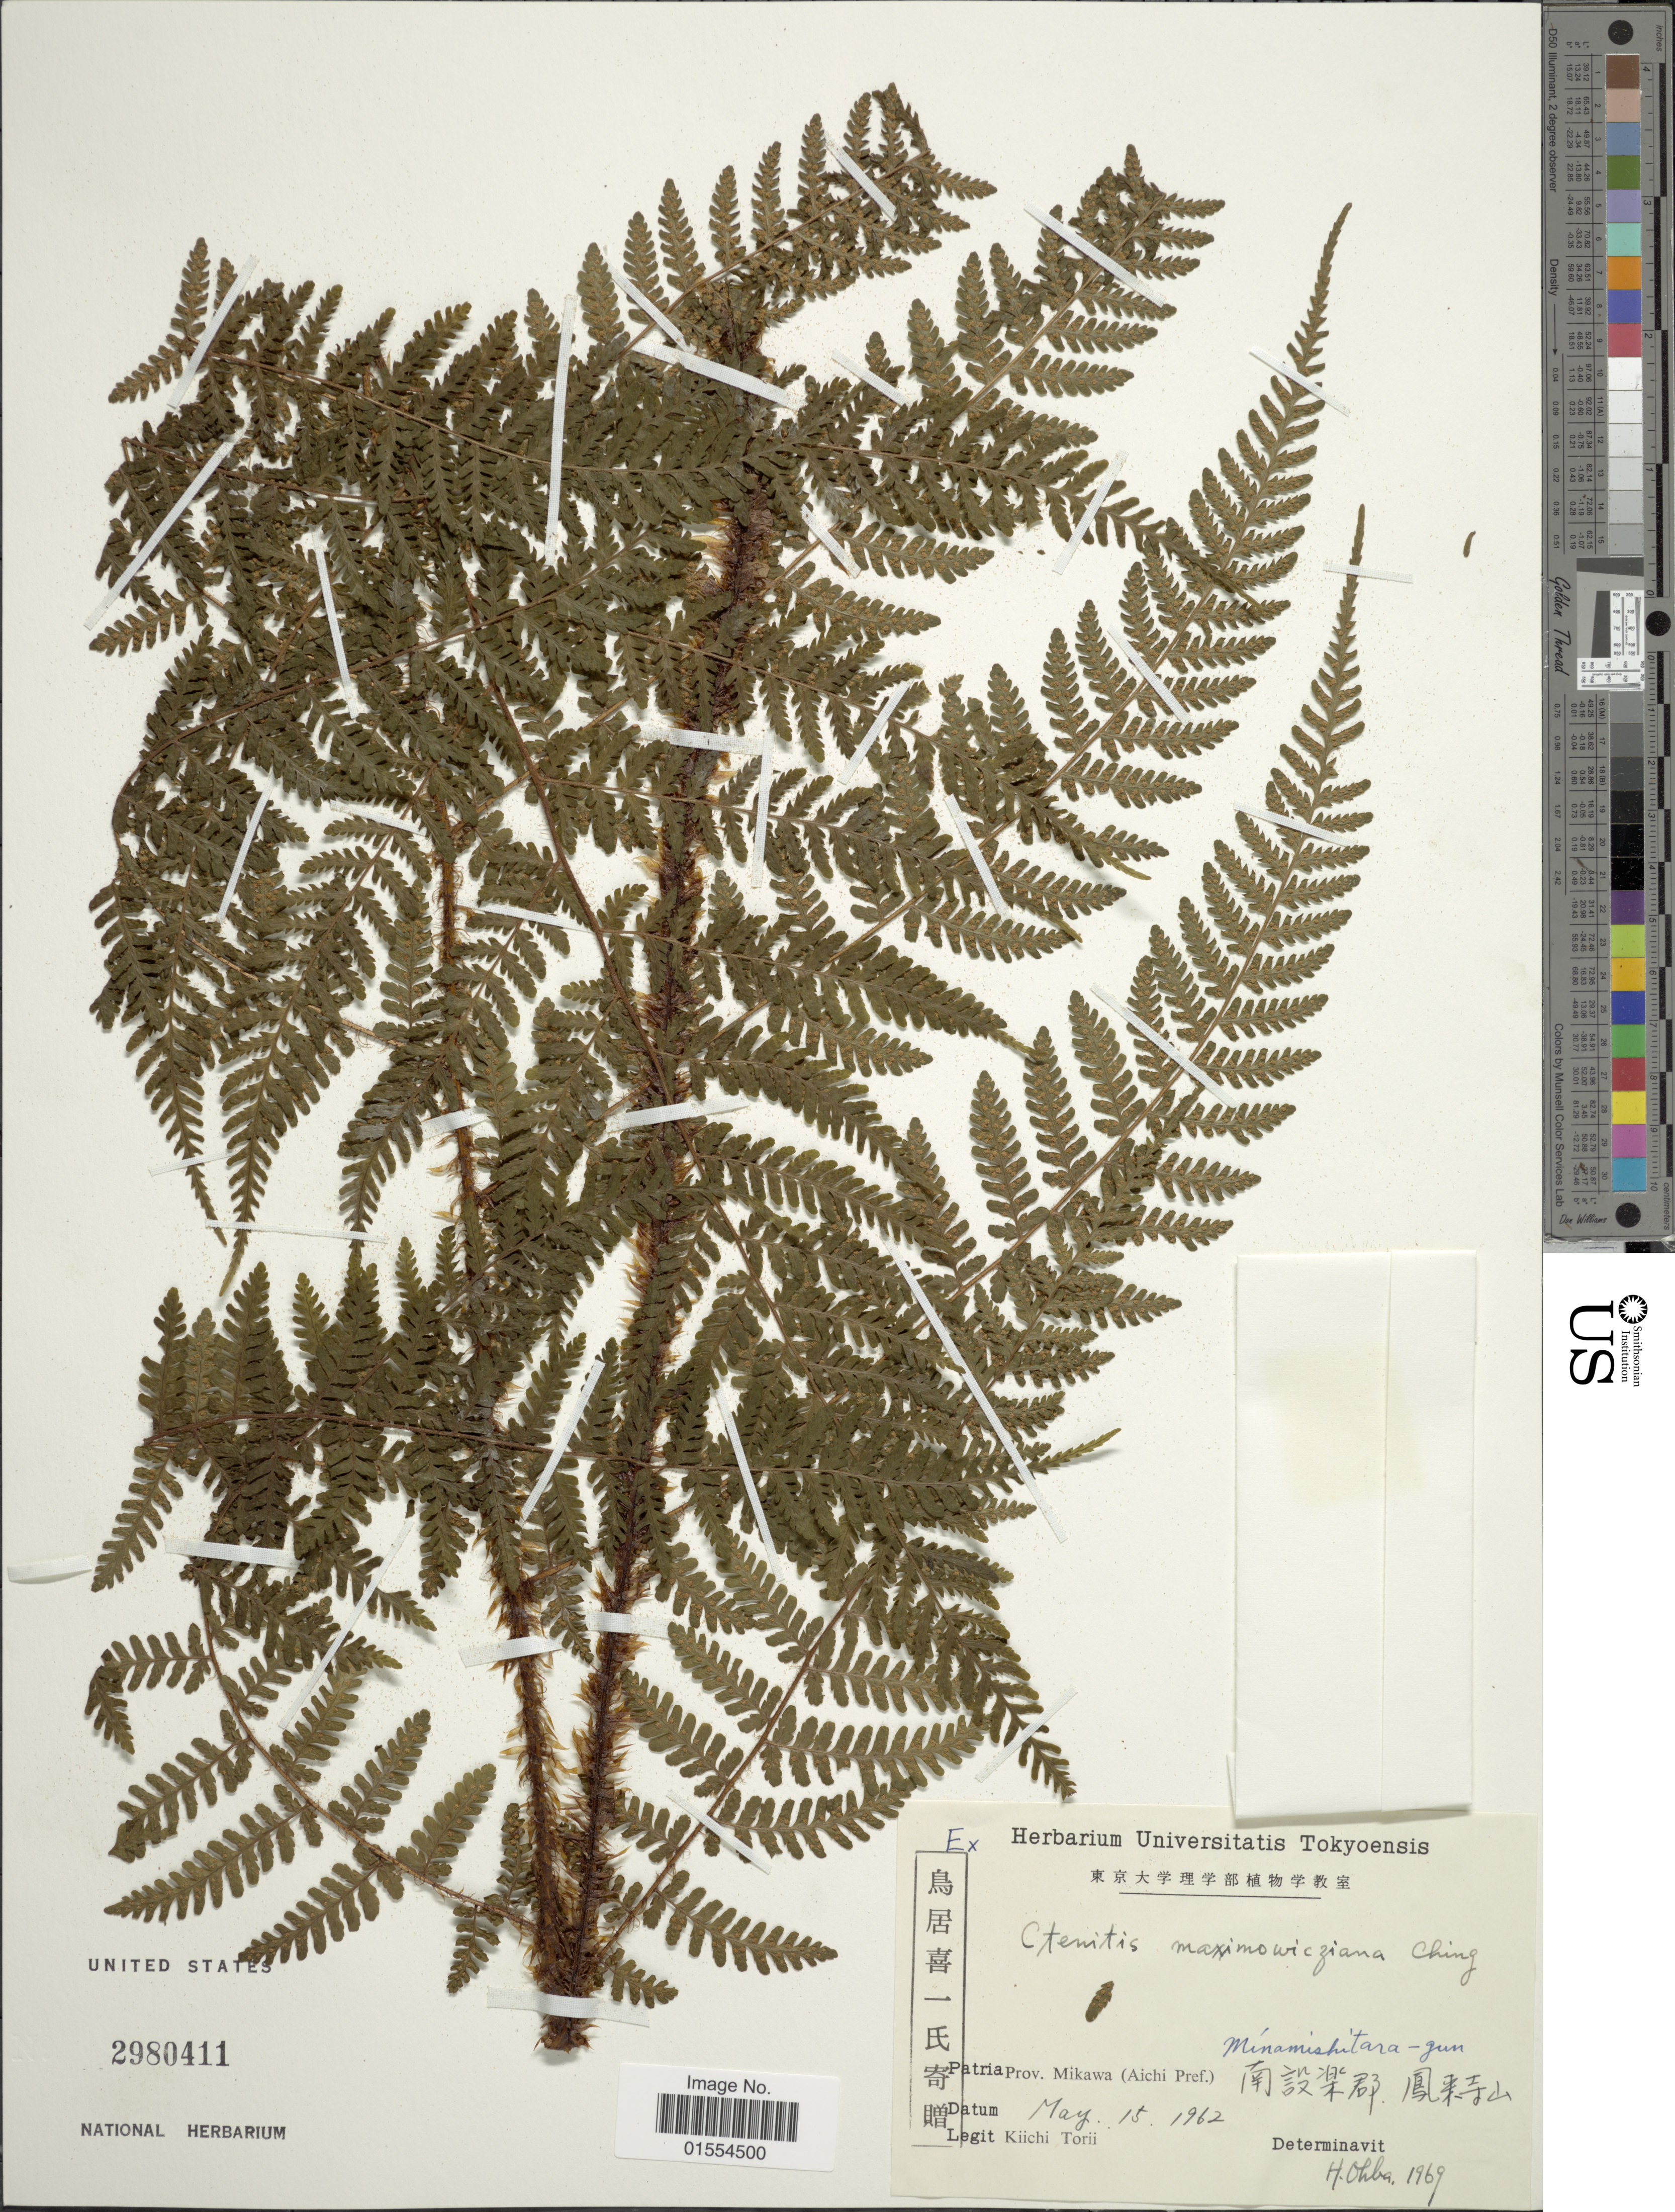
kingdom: Plantae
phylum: Tracheophyta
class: Polypodiopsida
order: Polypodiales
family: Dryopteridaceae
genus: Dryopteris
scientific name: Dryopteris maximowicziana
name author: (Miq.) C. Chr.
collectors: K. Torii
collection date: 1962-05-15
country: Japan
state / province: Aiti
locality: Prov. Mikawa (Aichi Pref) Minamishitara-gun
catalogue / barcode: US 2980411